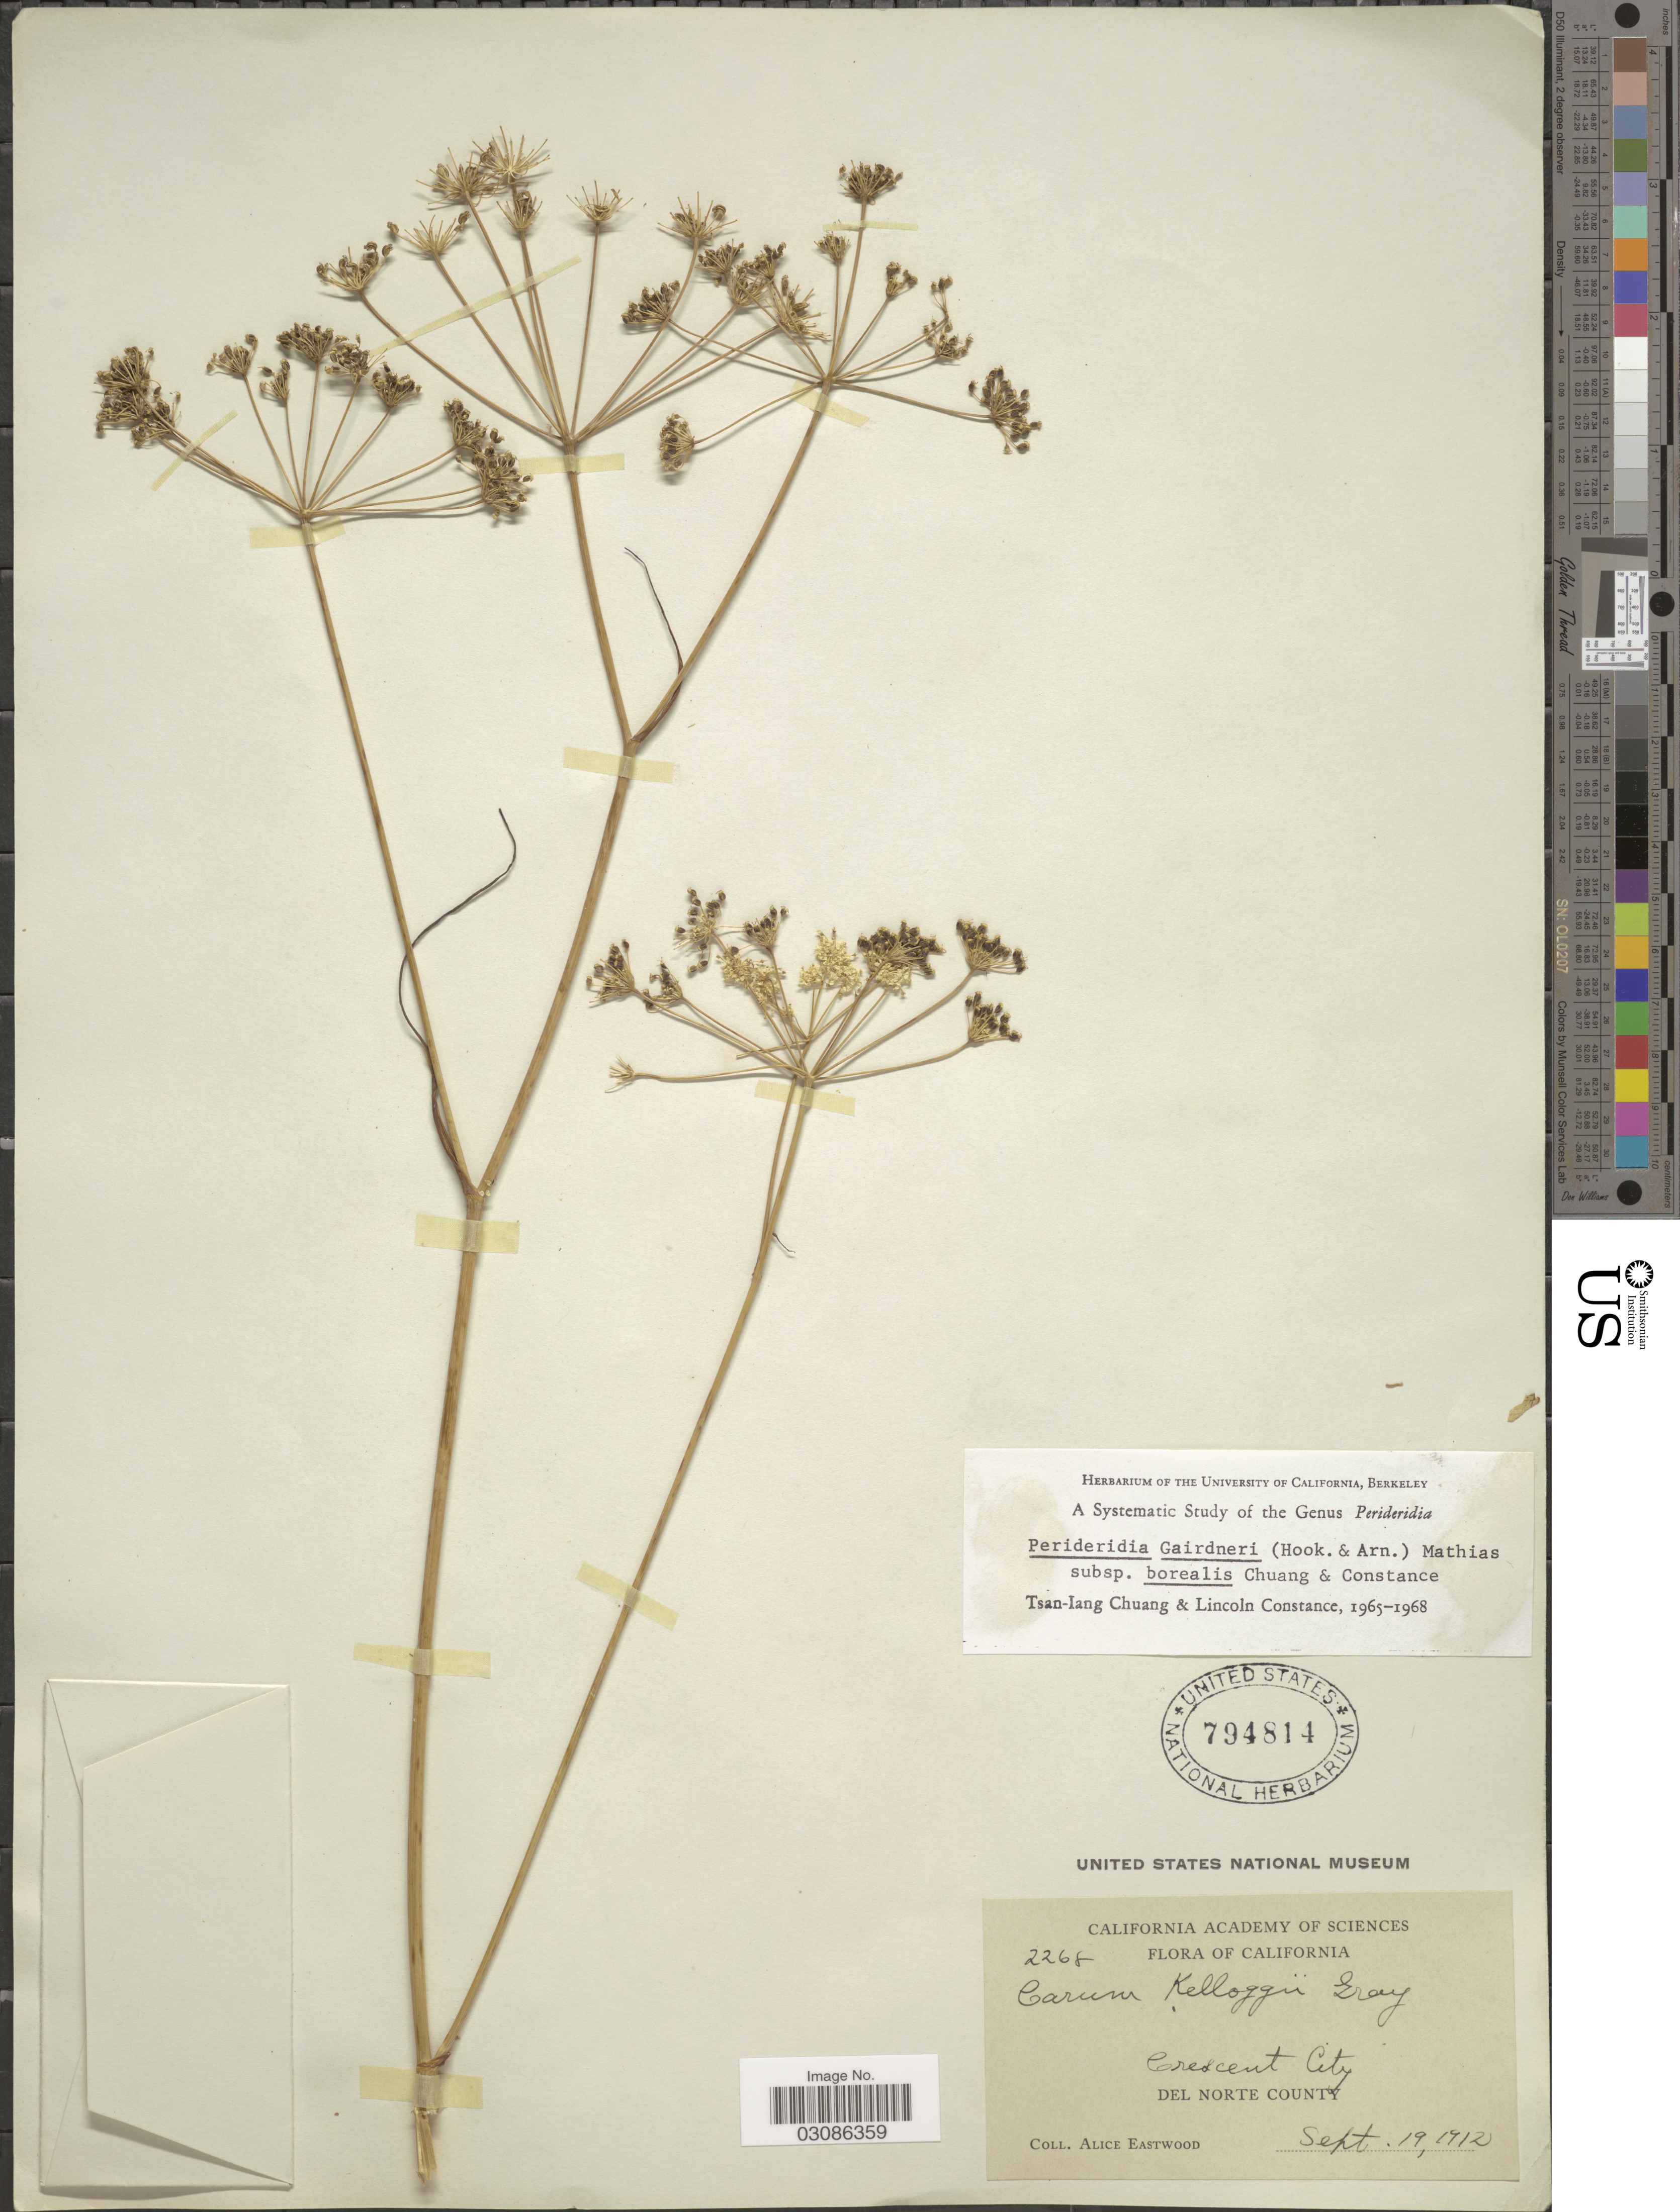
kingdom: Plantae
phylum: Tracheophyta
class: Magnoliopsida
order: Apiales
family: Apiaceae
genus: Perideridia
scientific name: Perideridia gairdneri subsp. borealis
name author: T.I. Chuang & Constance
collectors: A. Eastwood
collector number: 2268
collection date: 1912-09-19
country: United States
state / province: California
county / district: Del Norte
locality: Crescent City, Del Norte County.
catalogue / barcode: US 794814